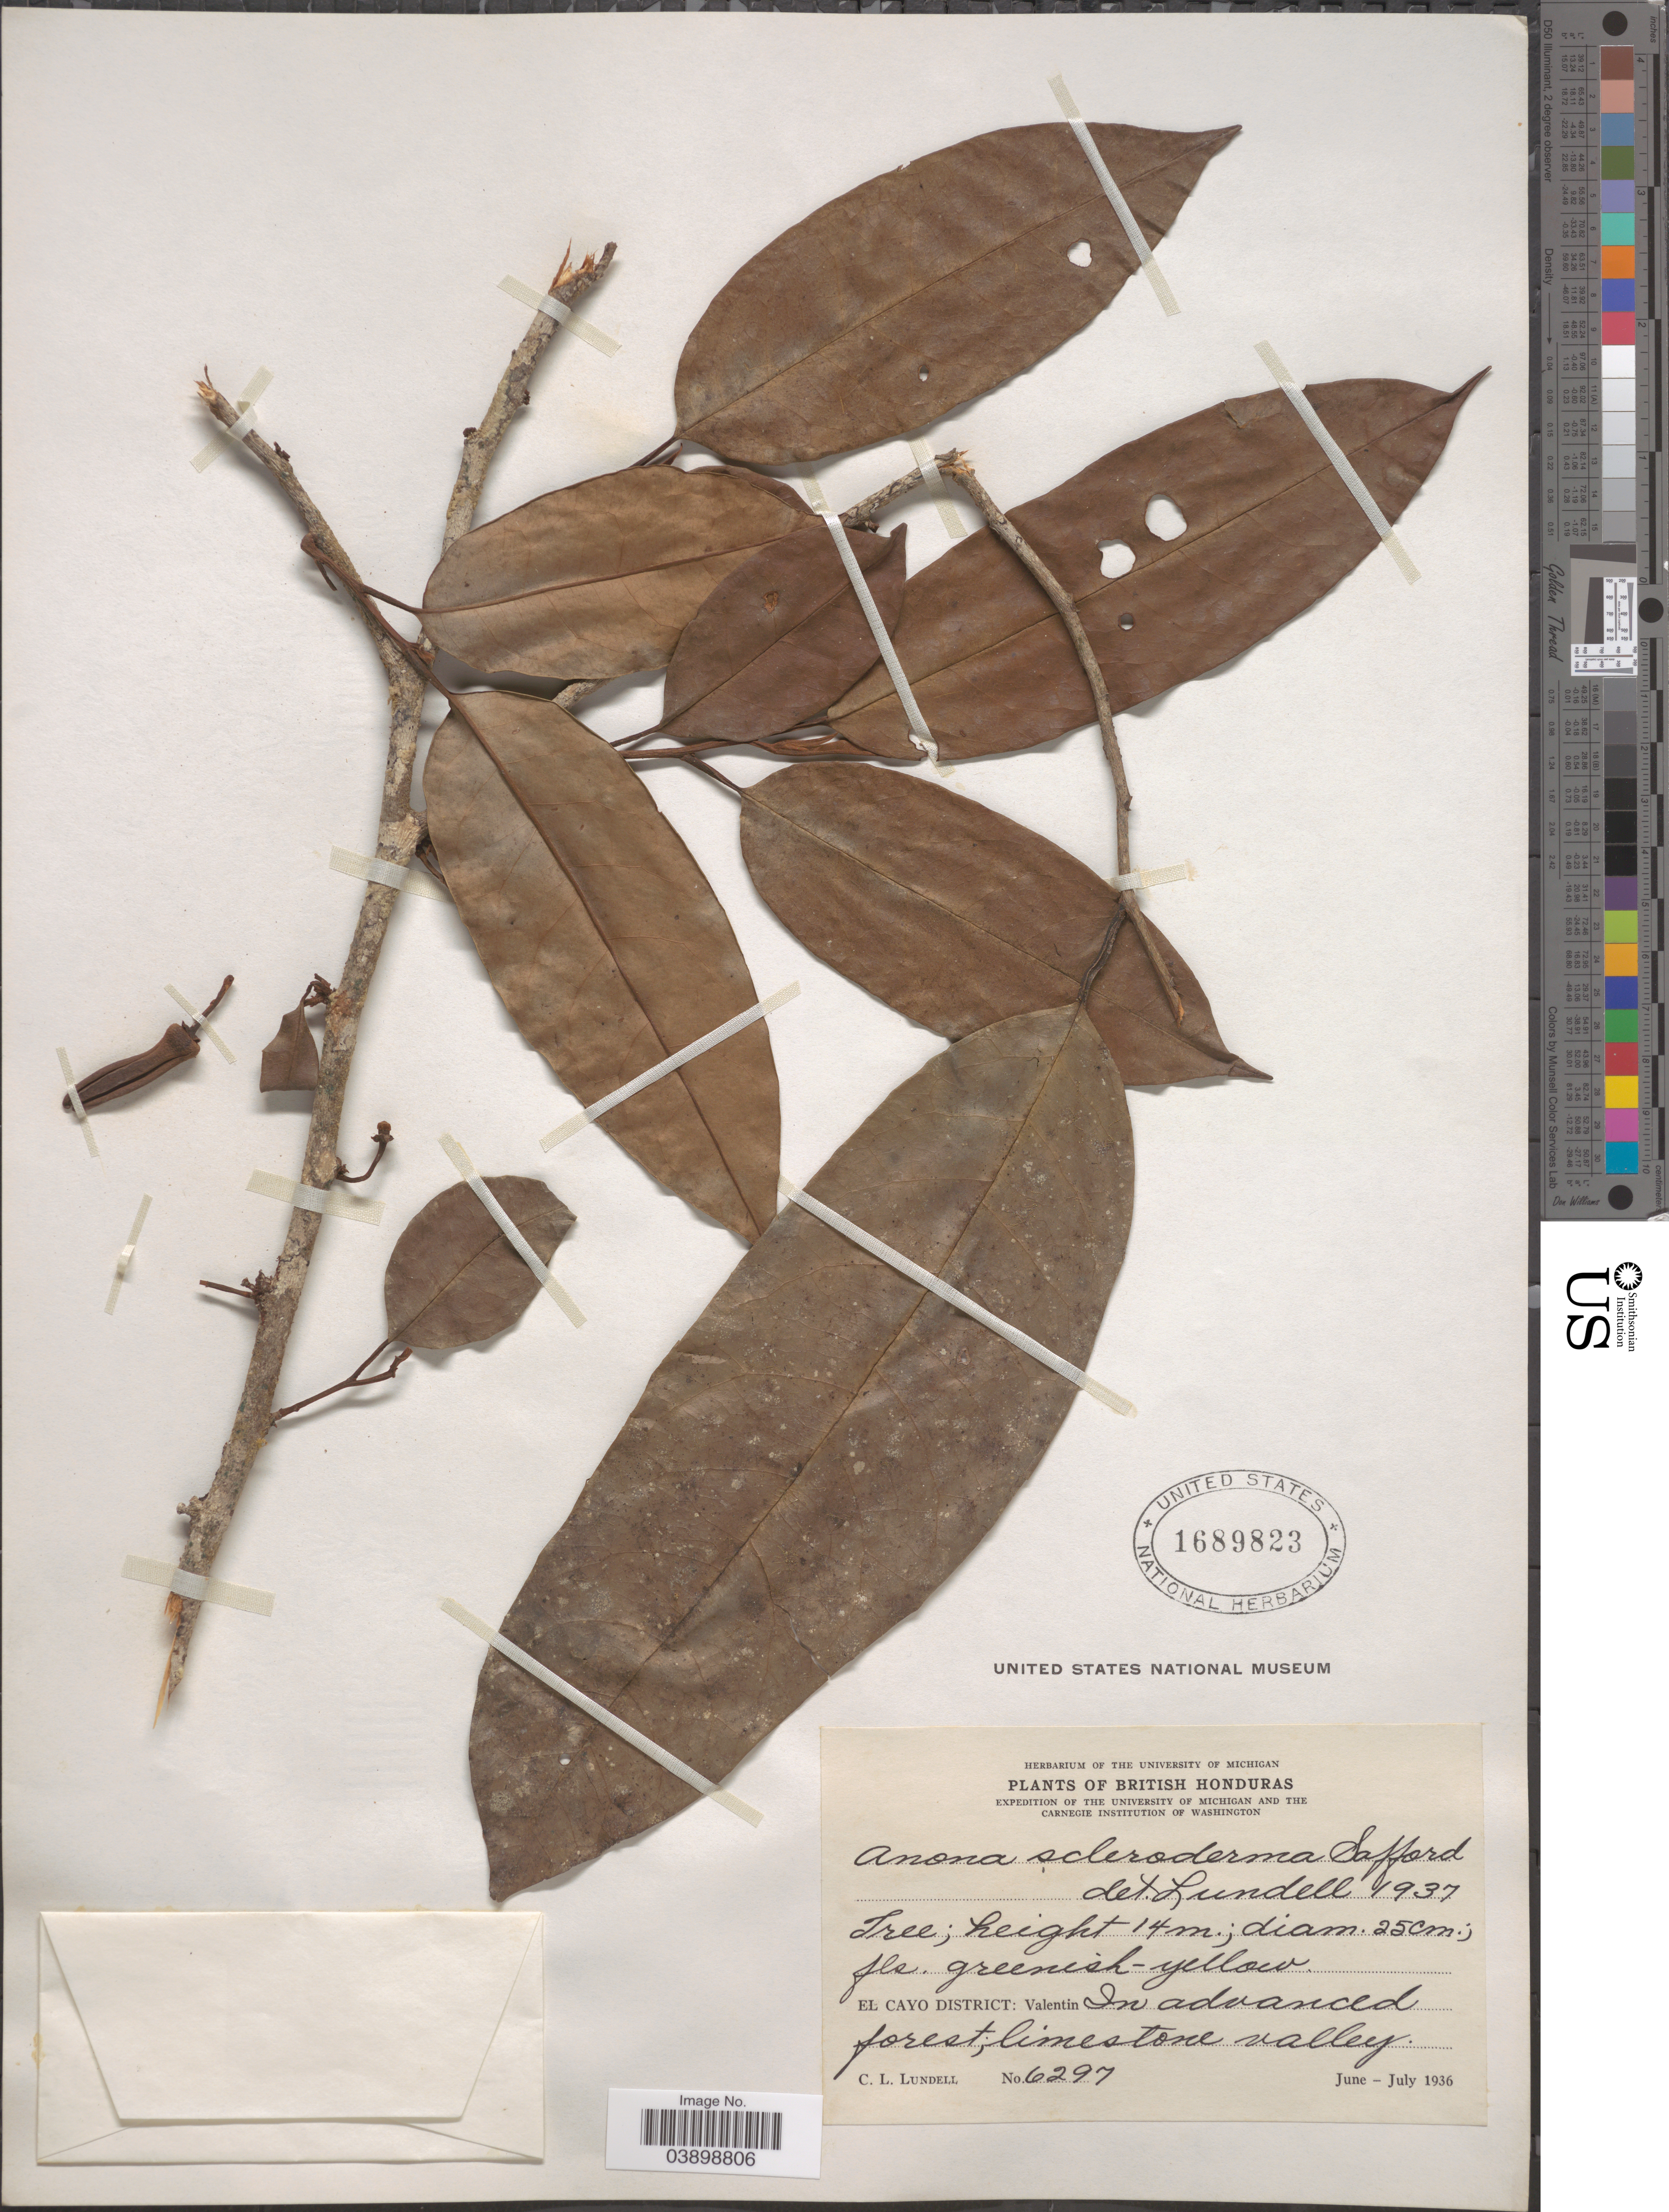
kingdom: Plantae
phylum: Tracheophyta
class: Magnoliopsida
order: Magnoliales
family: Annonaceae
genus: Annona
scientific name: Annona scleroderma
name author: Saff.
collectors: C. L. Lundell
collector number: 6297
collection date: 1936-06/1936-07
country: Belize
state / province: Cayo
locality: British Honduras. El Cayo District: Valentin.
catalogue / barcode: US 1689823